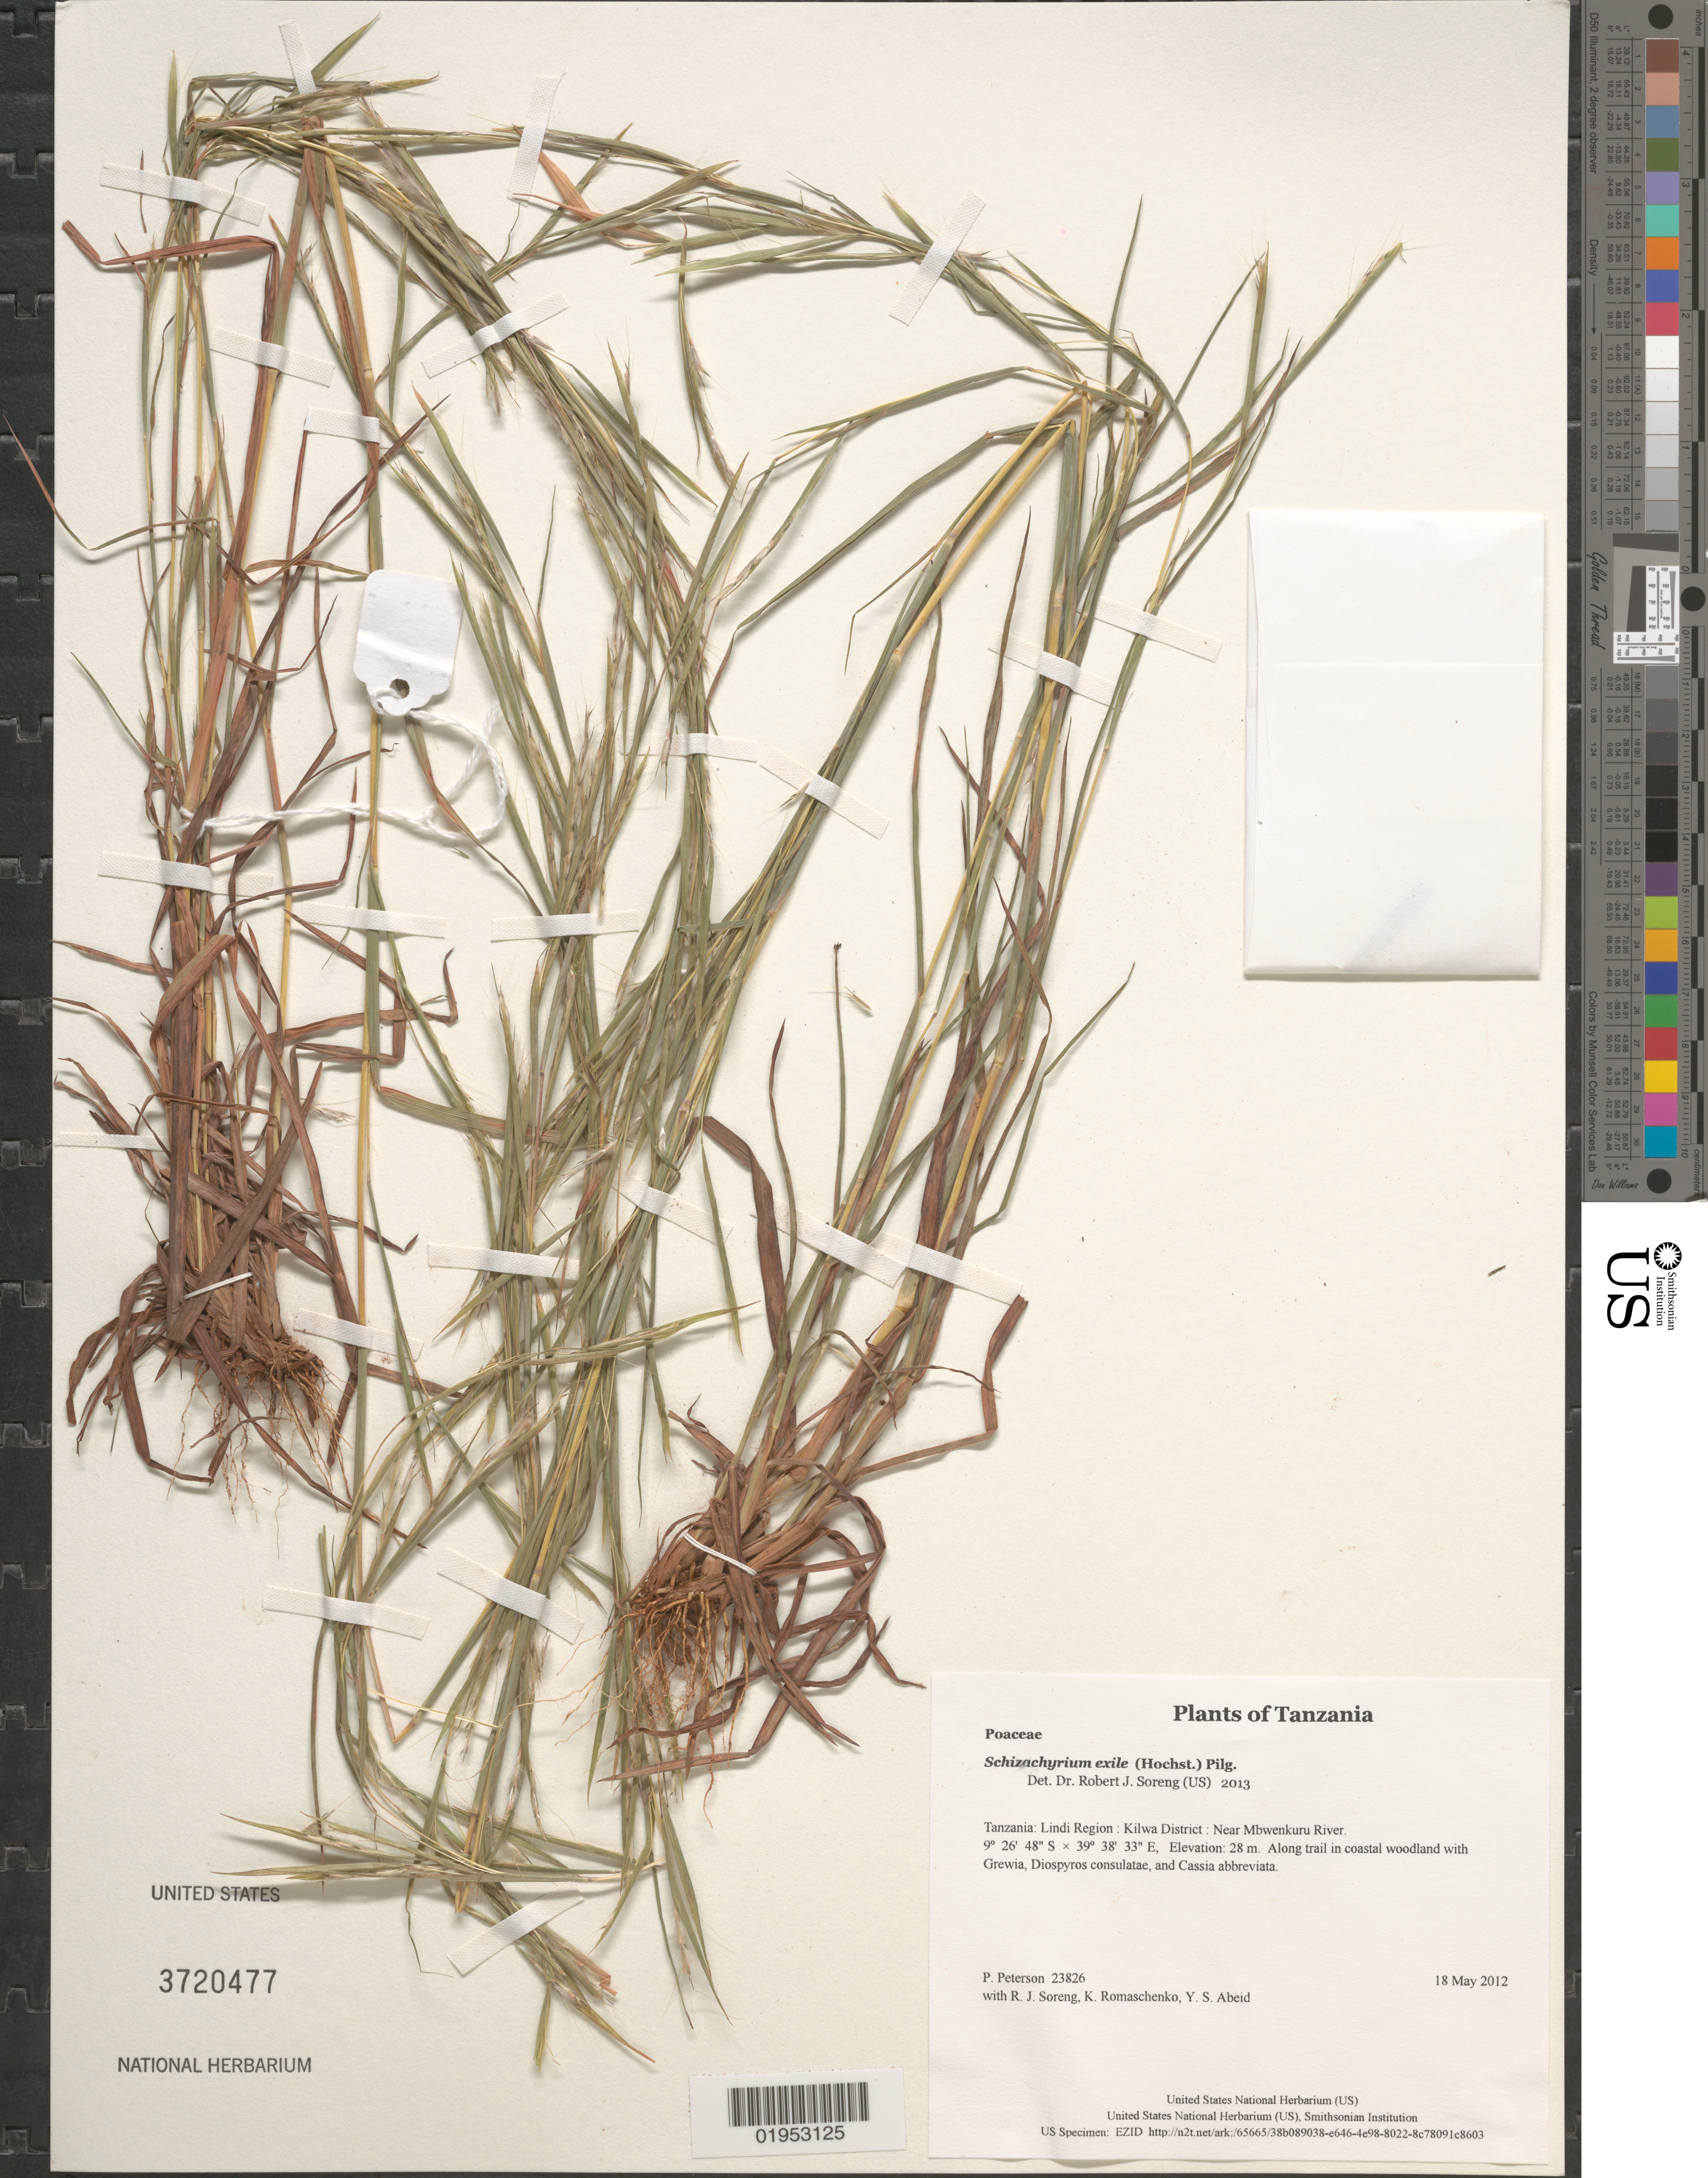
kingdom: Plantae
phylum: Tracheophyta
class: Liliopsida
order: Poales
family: Poaceae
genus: Schizachyrium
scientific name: Schizachyrium exile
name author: (Hochst.) Pilg.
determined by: Soreng, Robert J., Research Associate (BOT), Smithsonian Institution - National Museum of Natural History (UNITED STATES)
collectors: P. M. Peterson, R. J. Soreng, K. Romaschenko & Y. Abeid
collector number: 23826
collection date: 2012-05-18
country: Tanzania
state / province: Lindi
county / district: Kilwa District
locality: Near Mbwenkuru River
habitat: Along trail in coastal woodland with Grewia, Diospyros consulatae, and Cassia abbreviata.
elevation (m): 28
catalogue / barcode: US 3720477